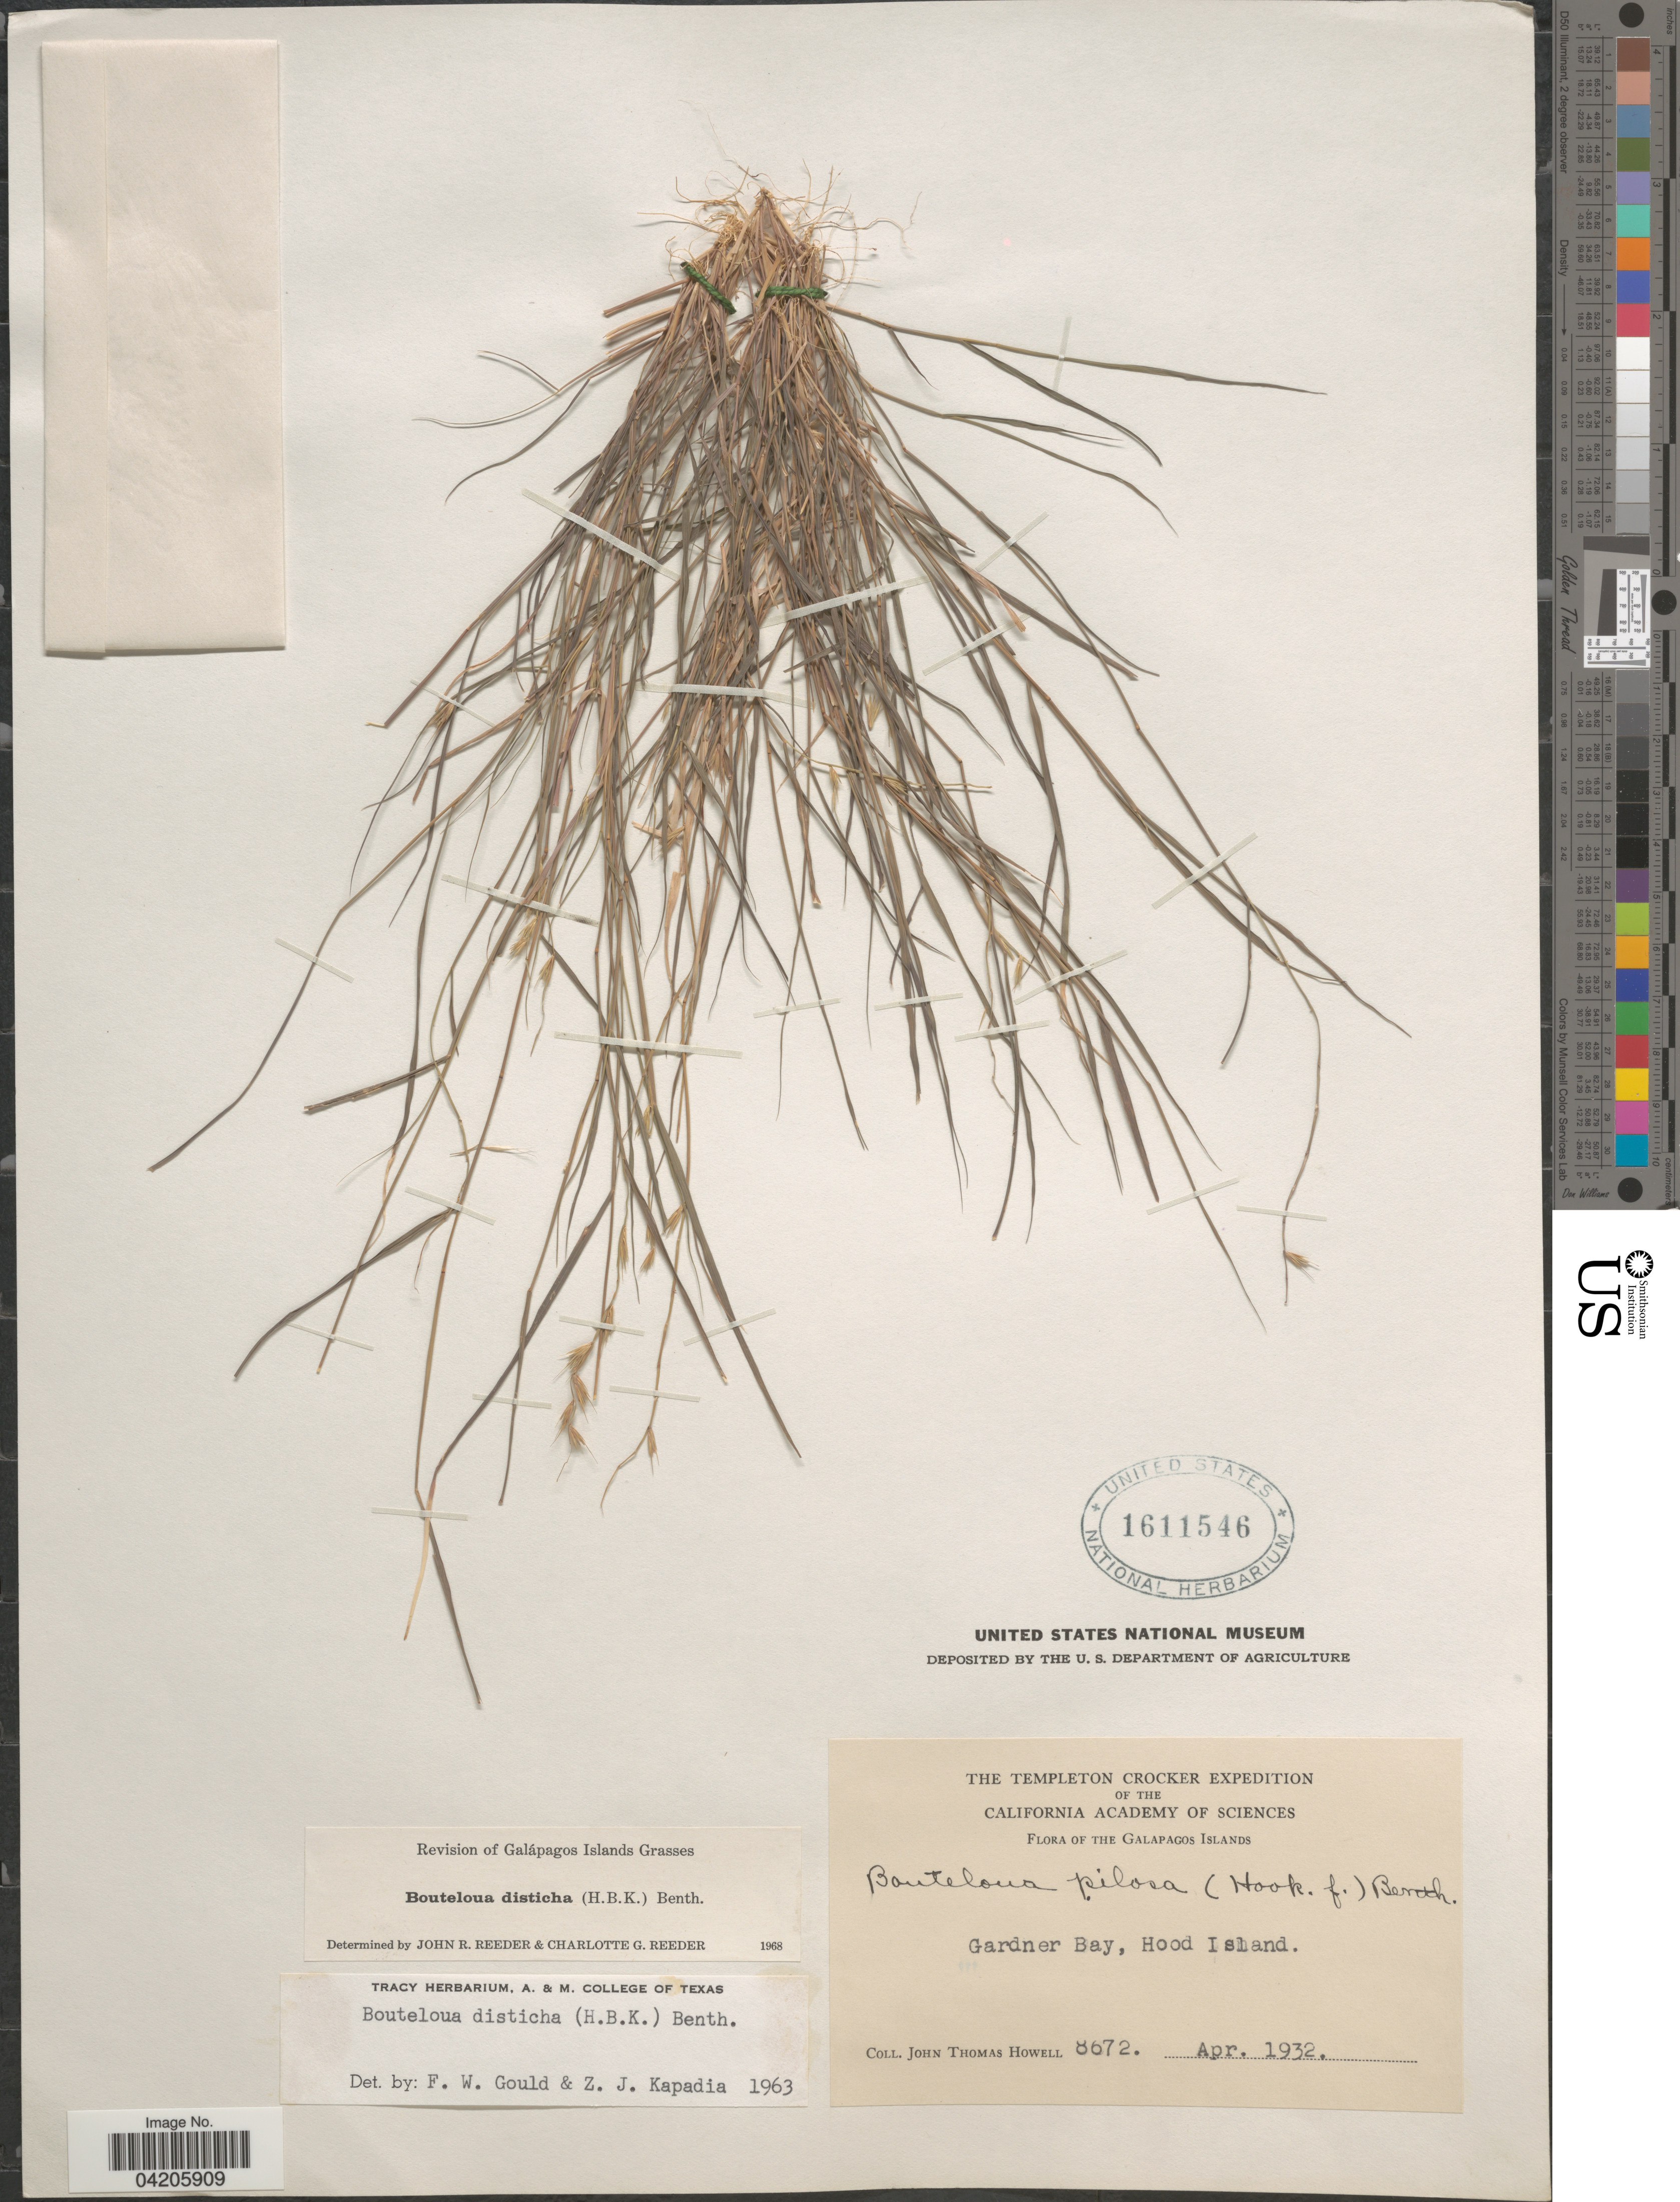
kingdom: Plantae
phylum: Tracheophyta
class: Liliopsida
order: Poales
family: Poaceae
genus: Bouteloua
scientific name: Bouteloua disticha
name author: (Kunth) Benth.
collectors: J. T. Howell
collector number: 8672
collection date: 1932-04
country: Ecuador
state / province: Colón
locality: The Templeton Crocker Expedition. Galapagos Islands. Gardner Bay, Hood Island.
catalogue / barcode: US 1611546